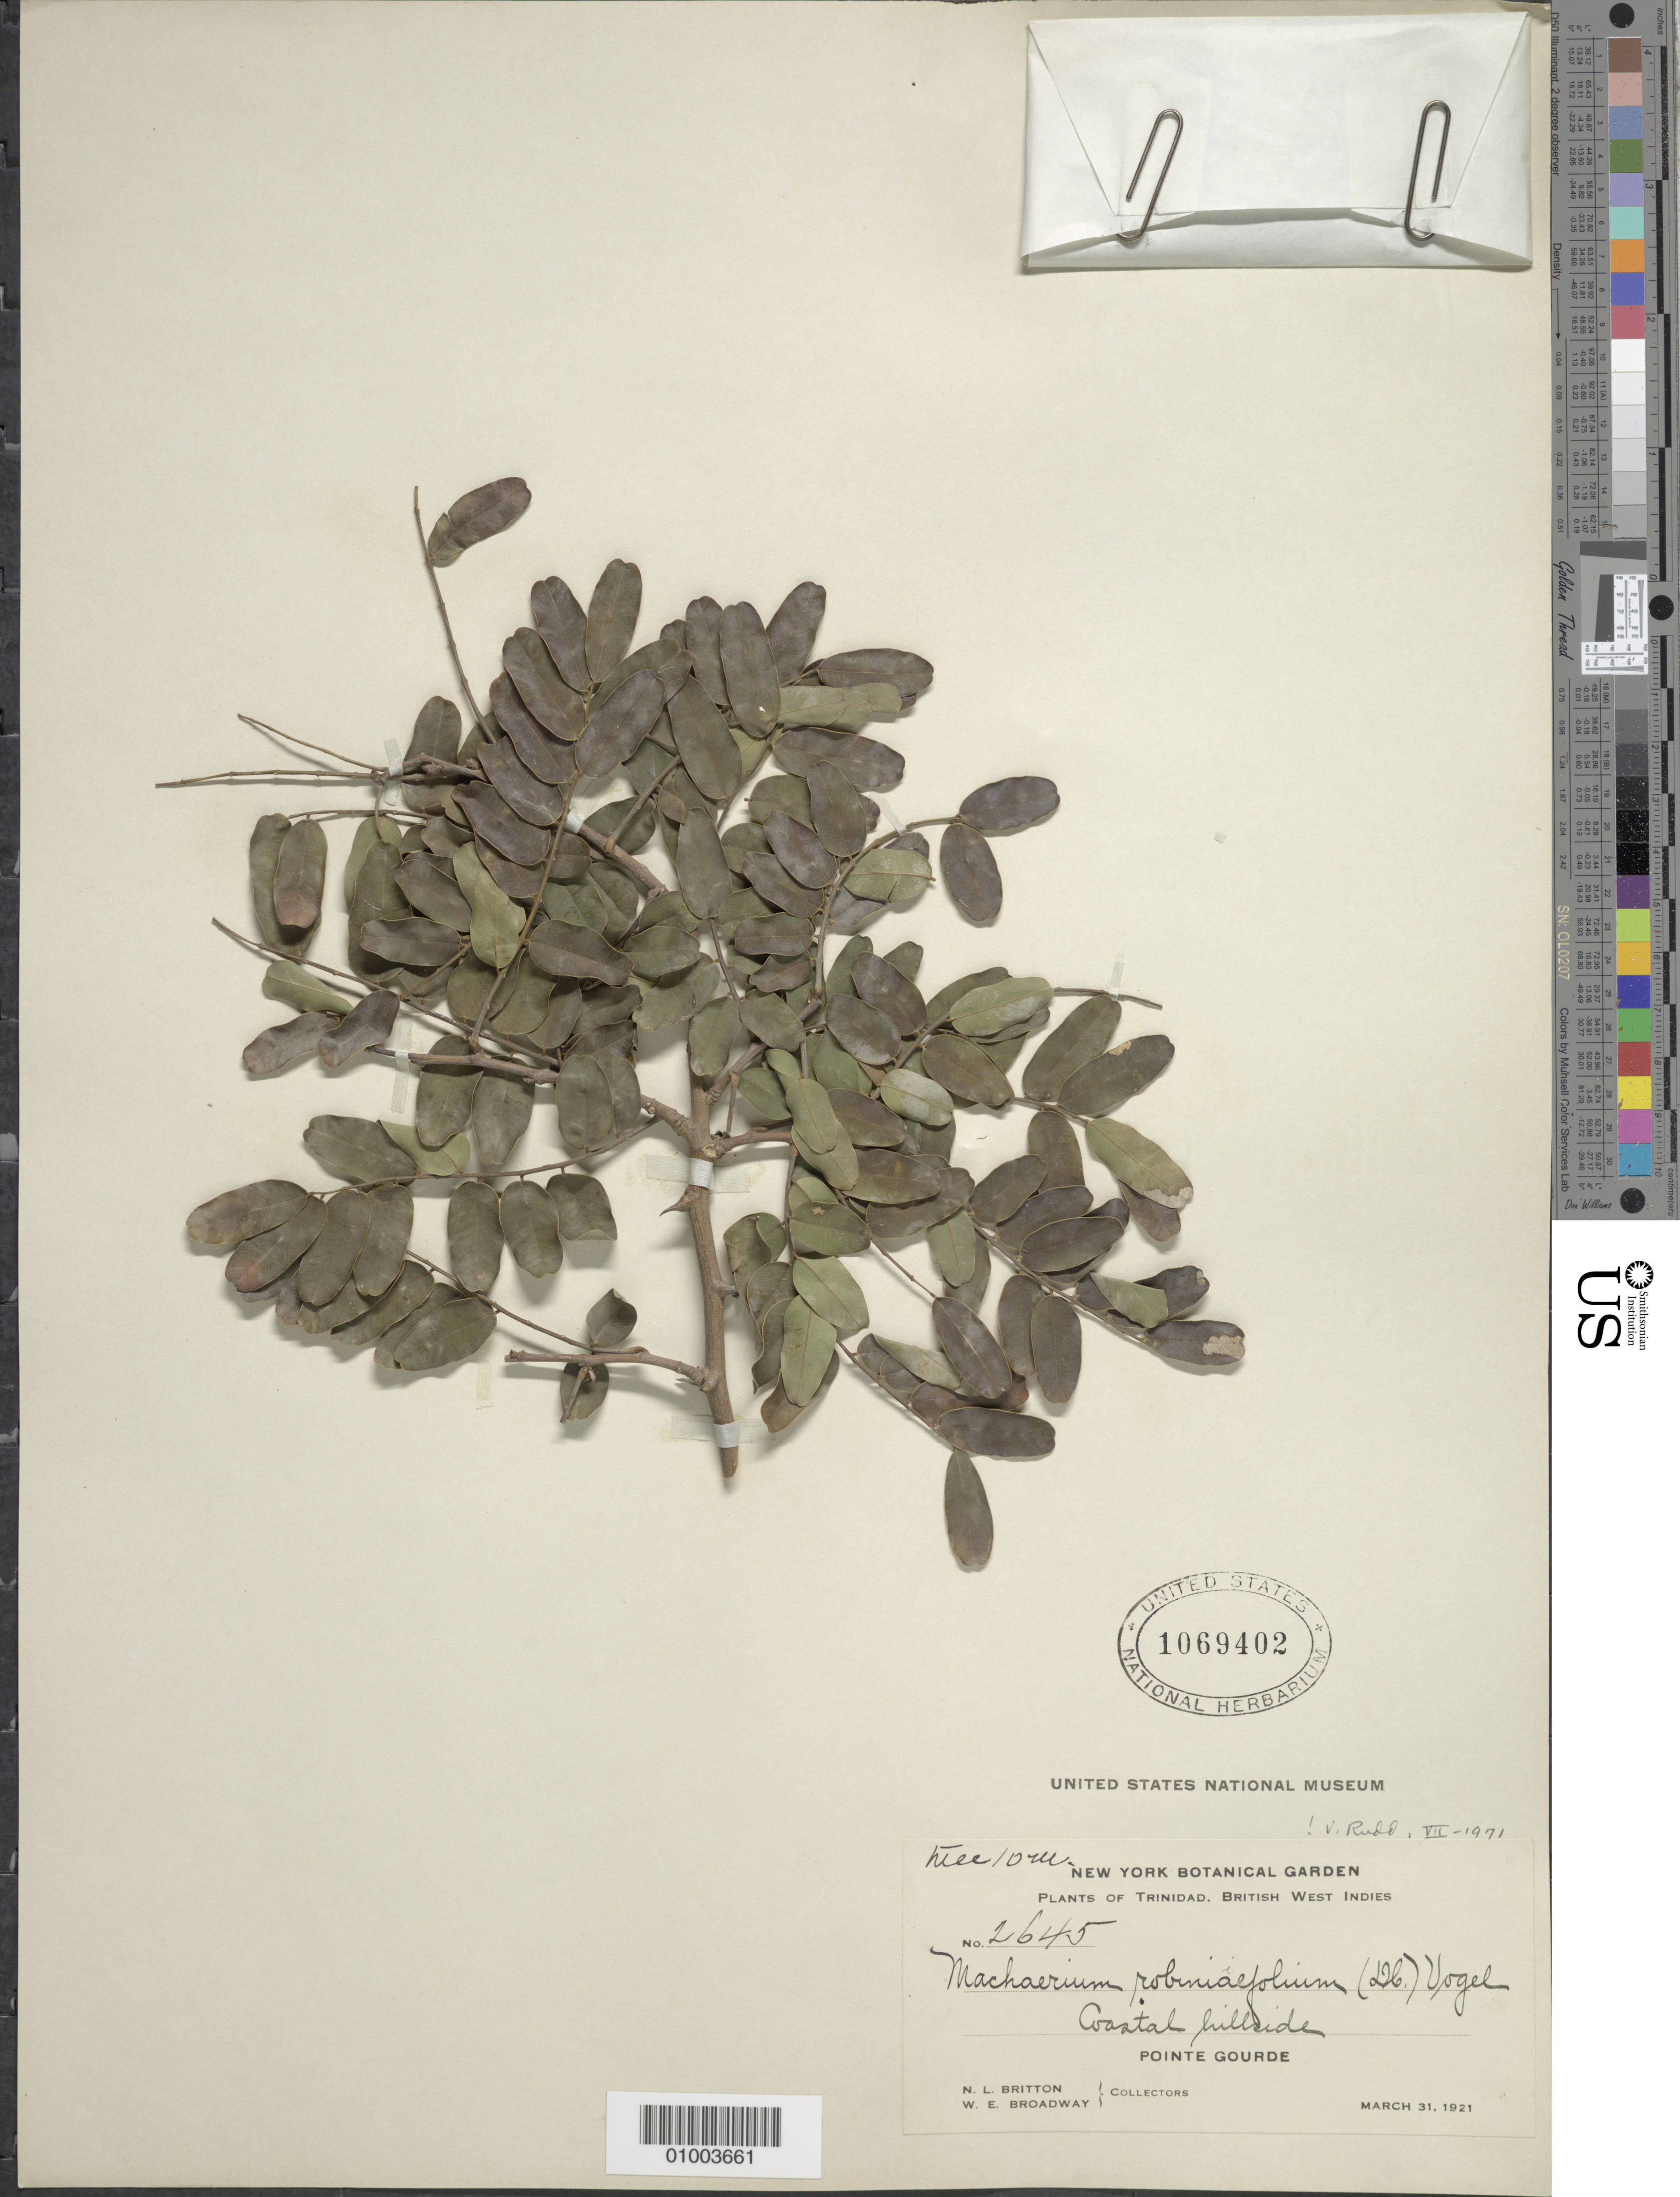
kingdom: Plantae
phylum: Tracheophyta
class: Magnoliopsida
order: Fabales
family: Fabaceae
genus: Machaerium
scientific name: Machaerium robinifolium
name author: (DC.) Vogel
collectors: N. Britton & W. E. Broadway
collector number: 2645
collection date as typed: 31 Mar 1921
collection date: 1921-03-31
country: Trinidad and Tobago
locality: Coastal Hillside. Pointe Gourde. tree 10m.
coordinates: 0 N, 0 E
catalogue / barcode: US 1069402